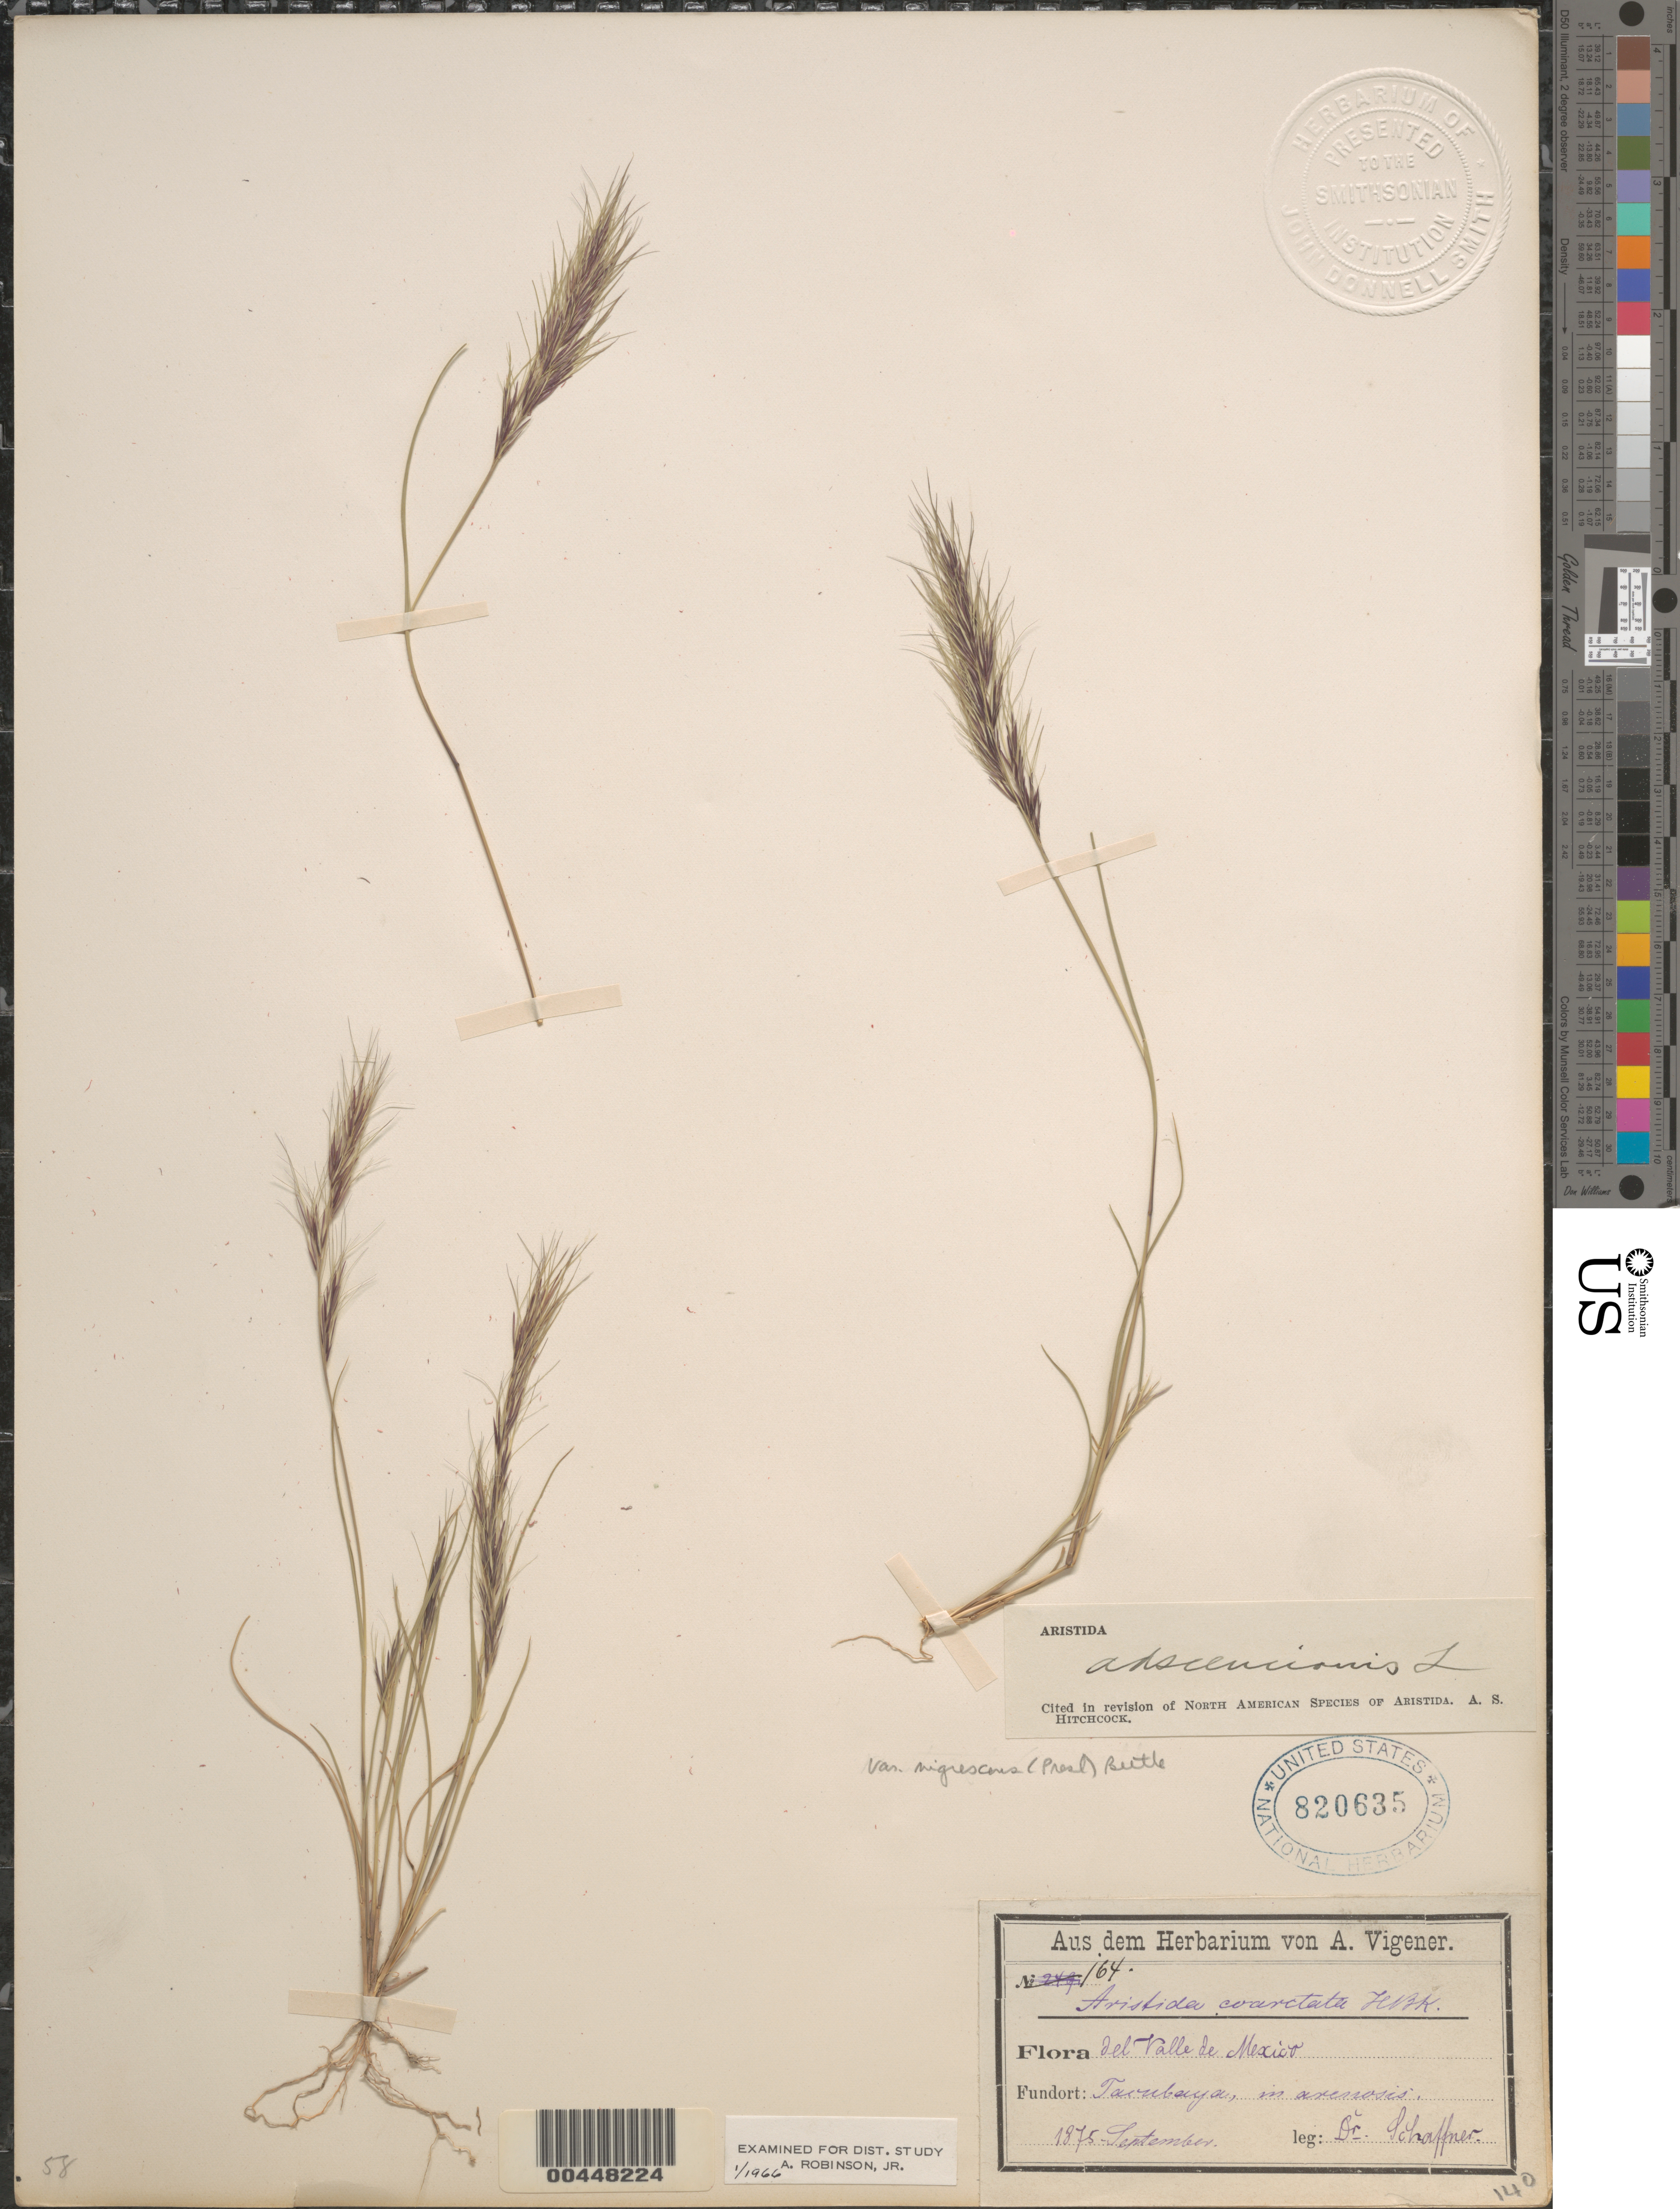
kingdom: Plantae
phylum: Tracheophyta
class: Liliopsida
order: Poales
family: Poaceae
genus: Aristida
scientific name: Aristida adscensionis var. nigrescens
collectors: -. Schaffner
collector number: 164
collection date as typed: Sep 1875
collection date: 1875-09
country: Mexico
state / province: México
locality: Valle de Mexico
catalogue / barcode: US 820635